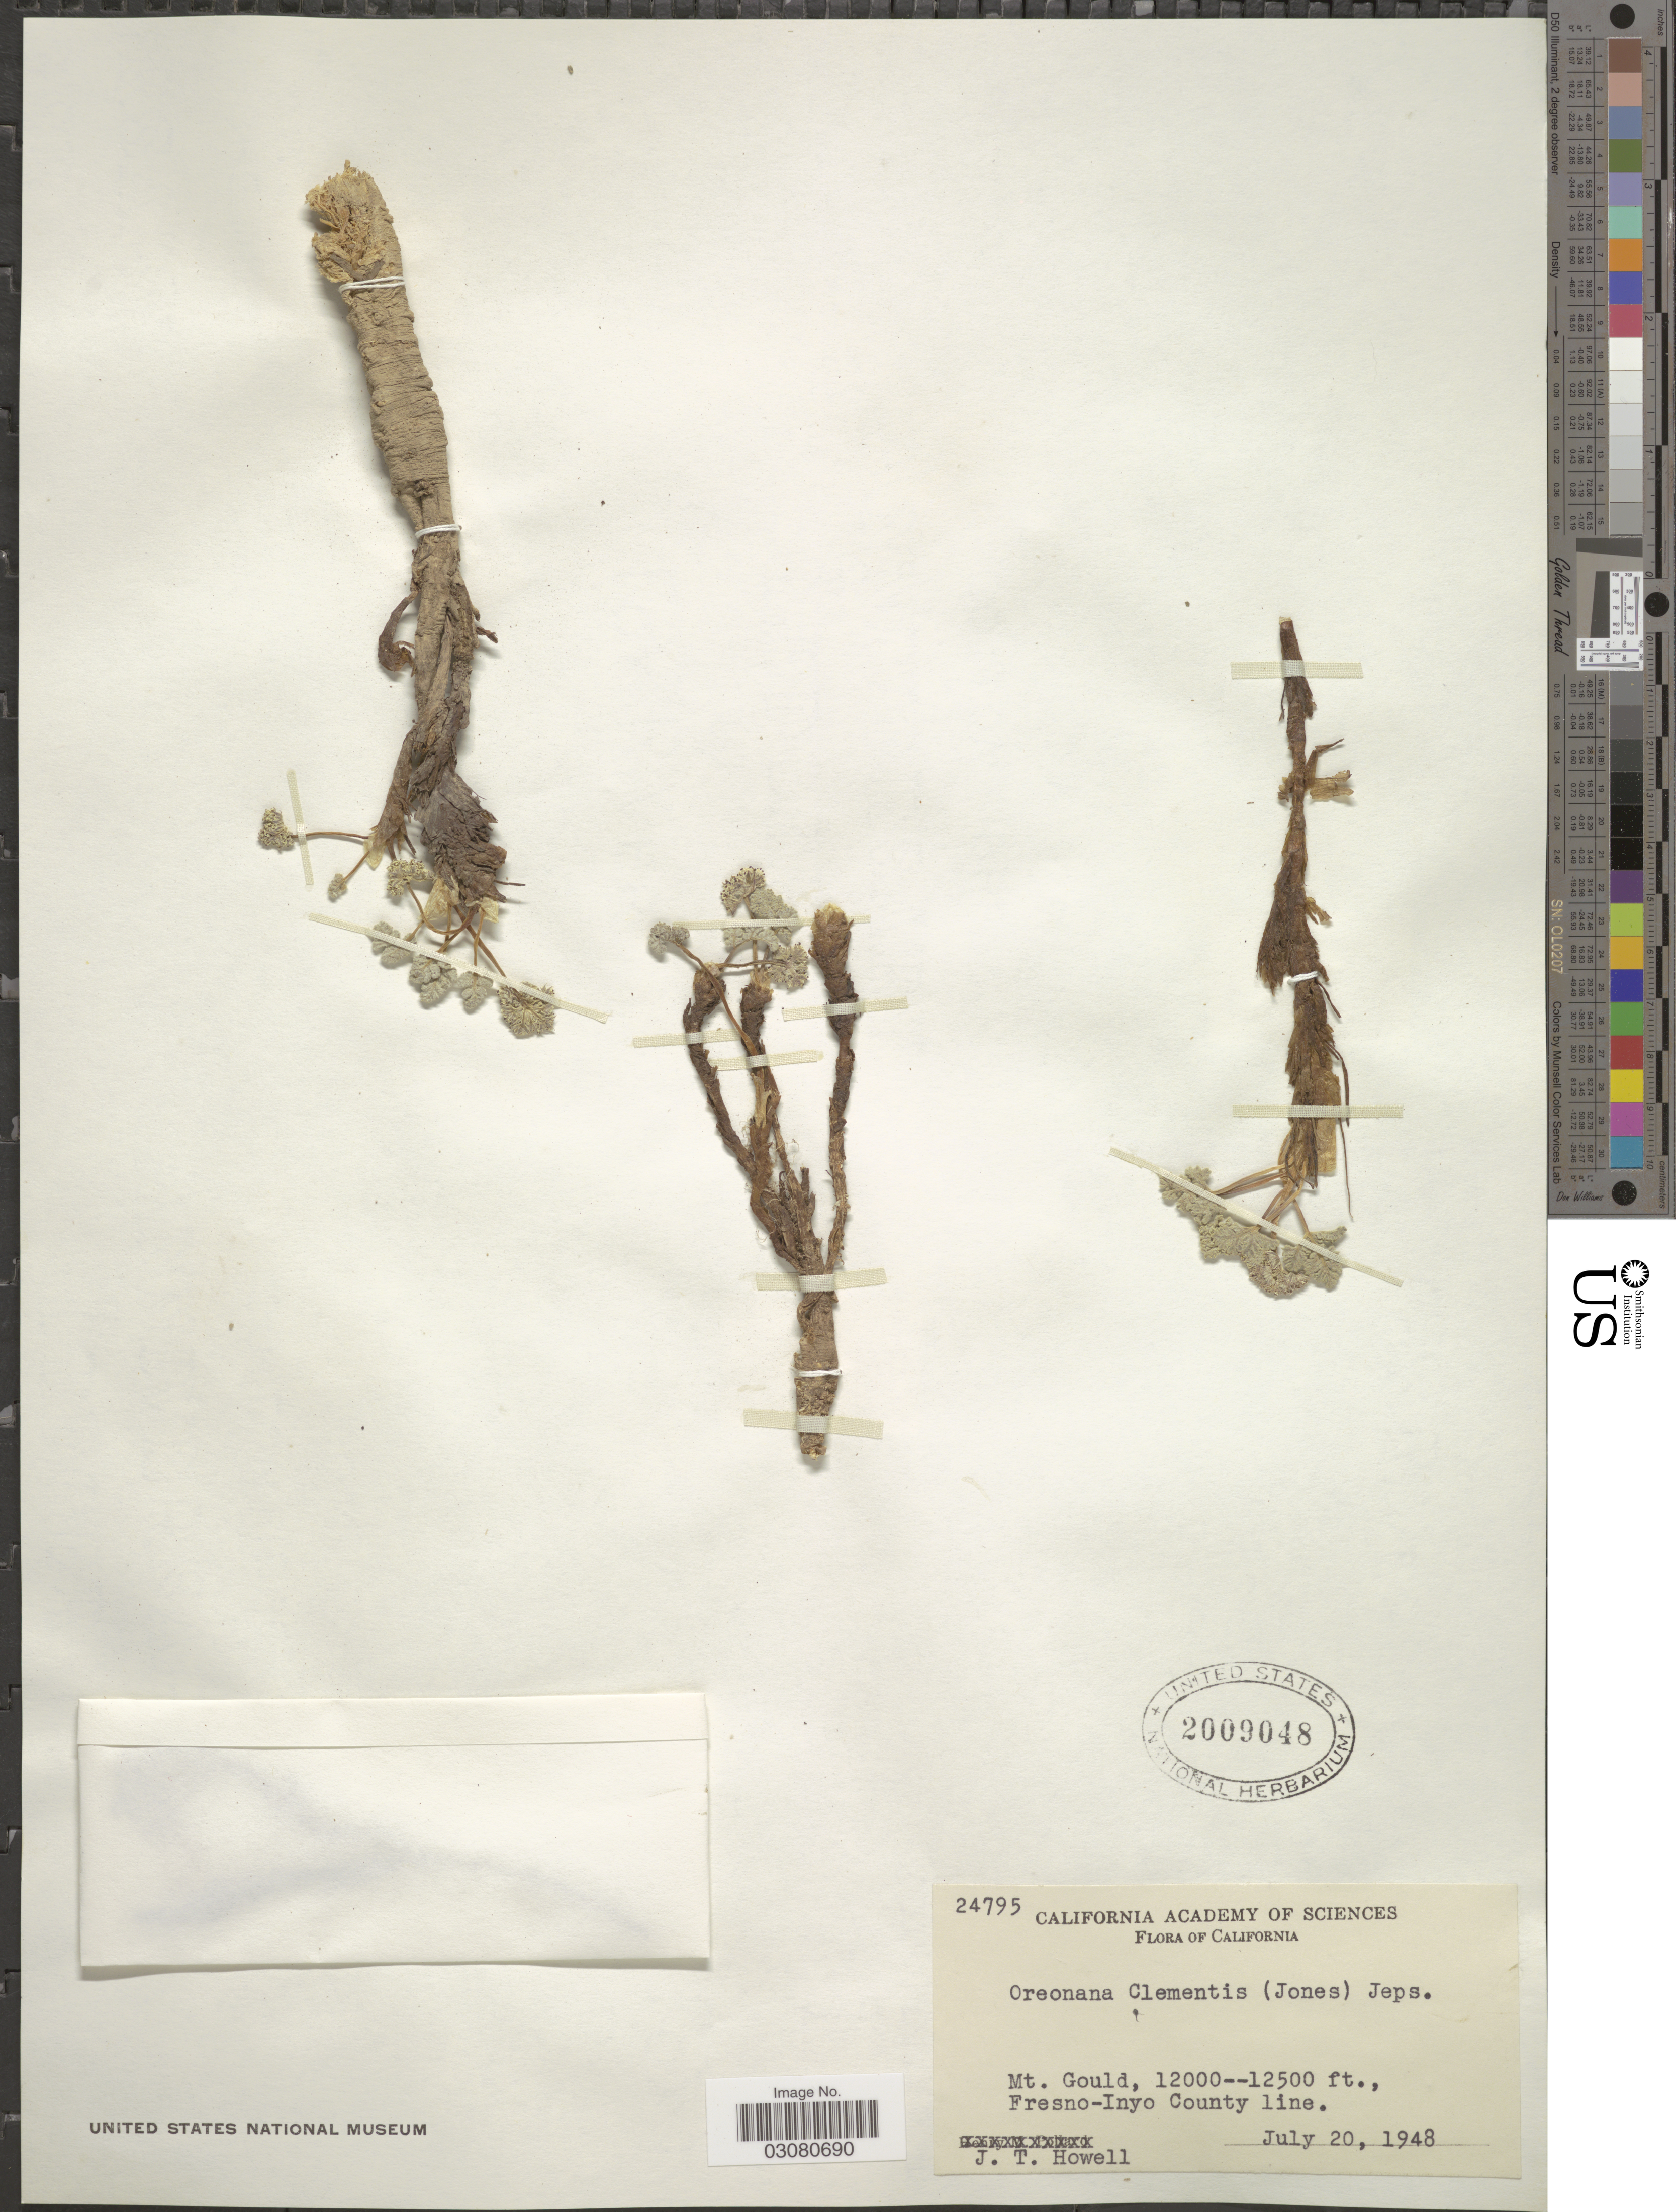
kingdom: Plantae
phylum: Tracheophyta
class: Magnoliopsida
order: Apiales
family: Apiaceae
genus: Oreonana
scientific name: Oreonana clementis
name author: (M.E. Jones) Jeps.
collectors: J. T. Howell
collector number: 24795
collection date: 1948-07-20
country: United States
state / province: California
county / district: Fresno/Inyo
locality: Mt. Gould, Fresno-Inyo County line.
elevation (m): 3658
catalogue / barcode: US 2009048